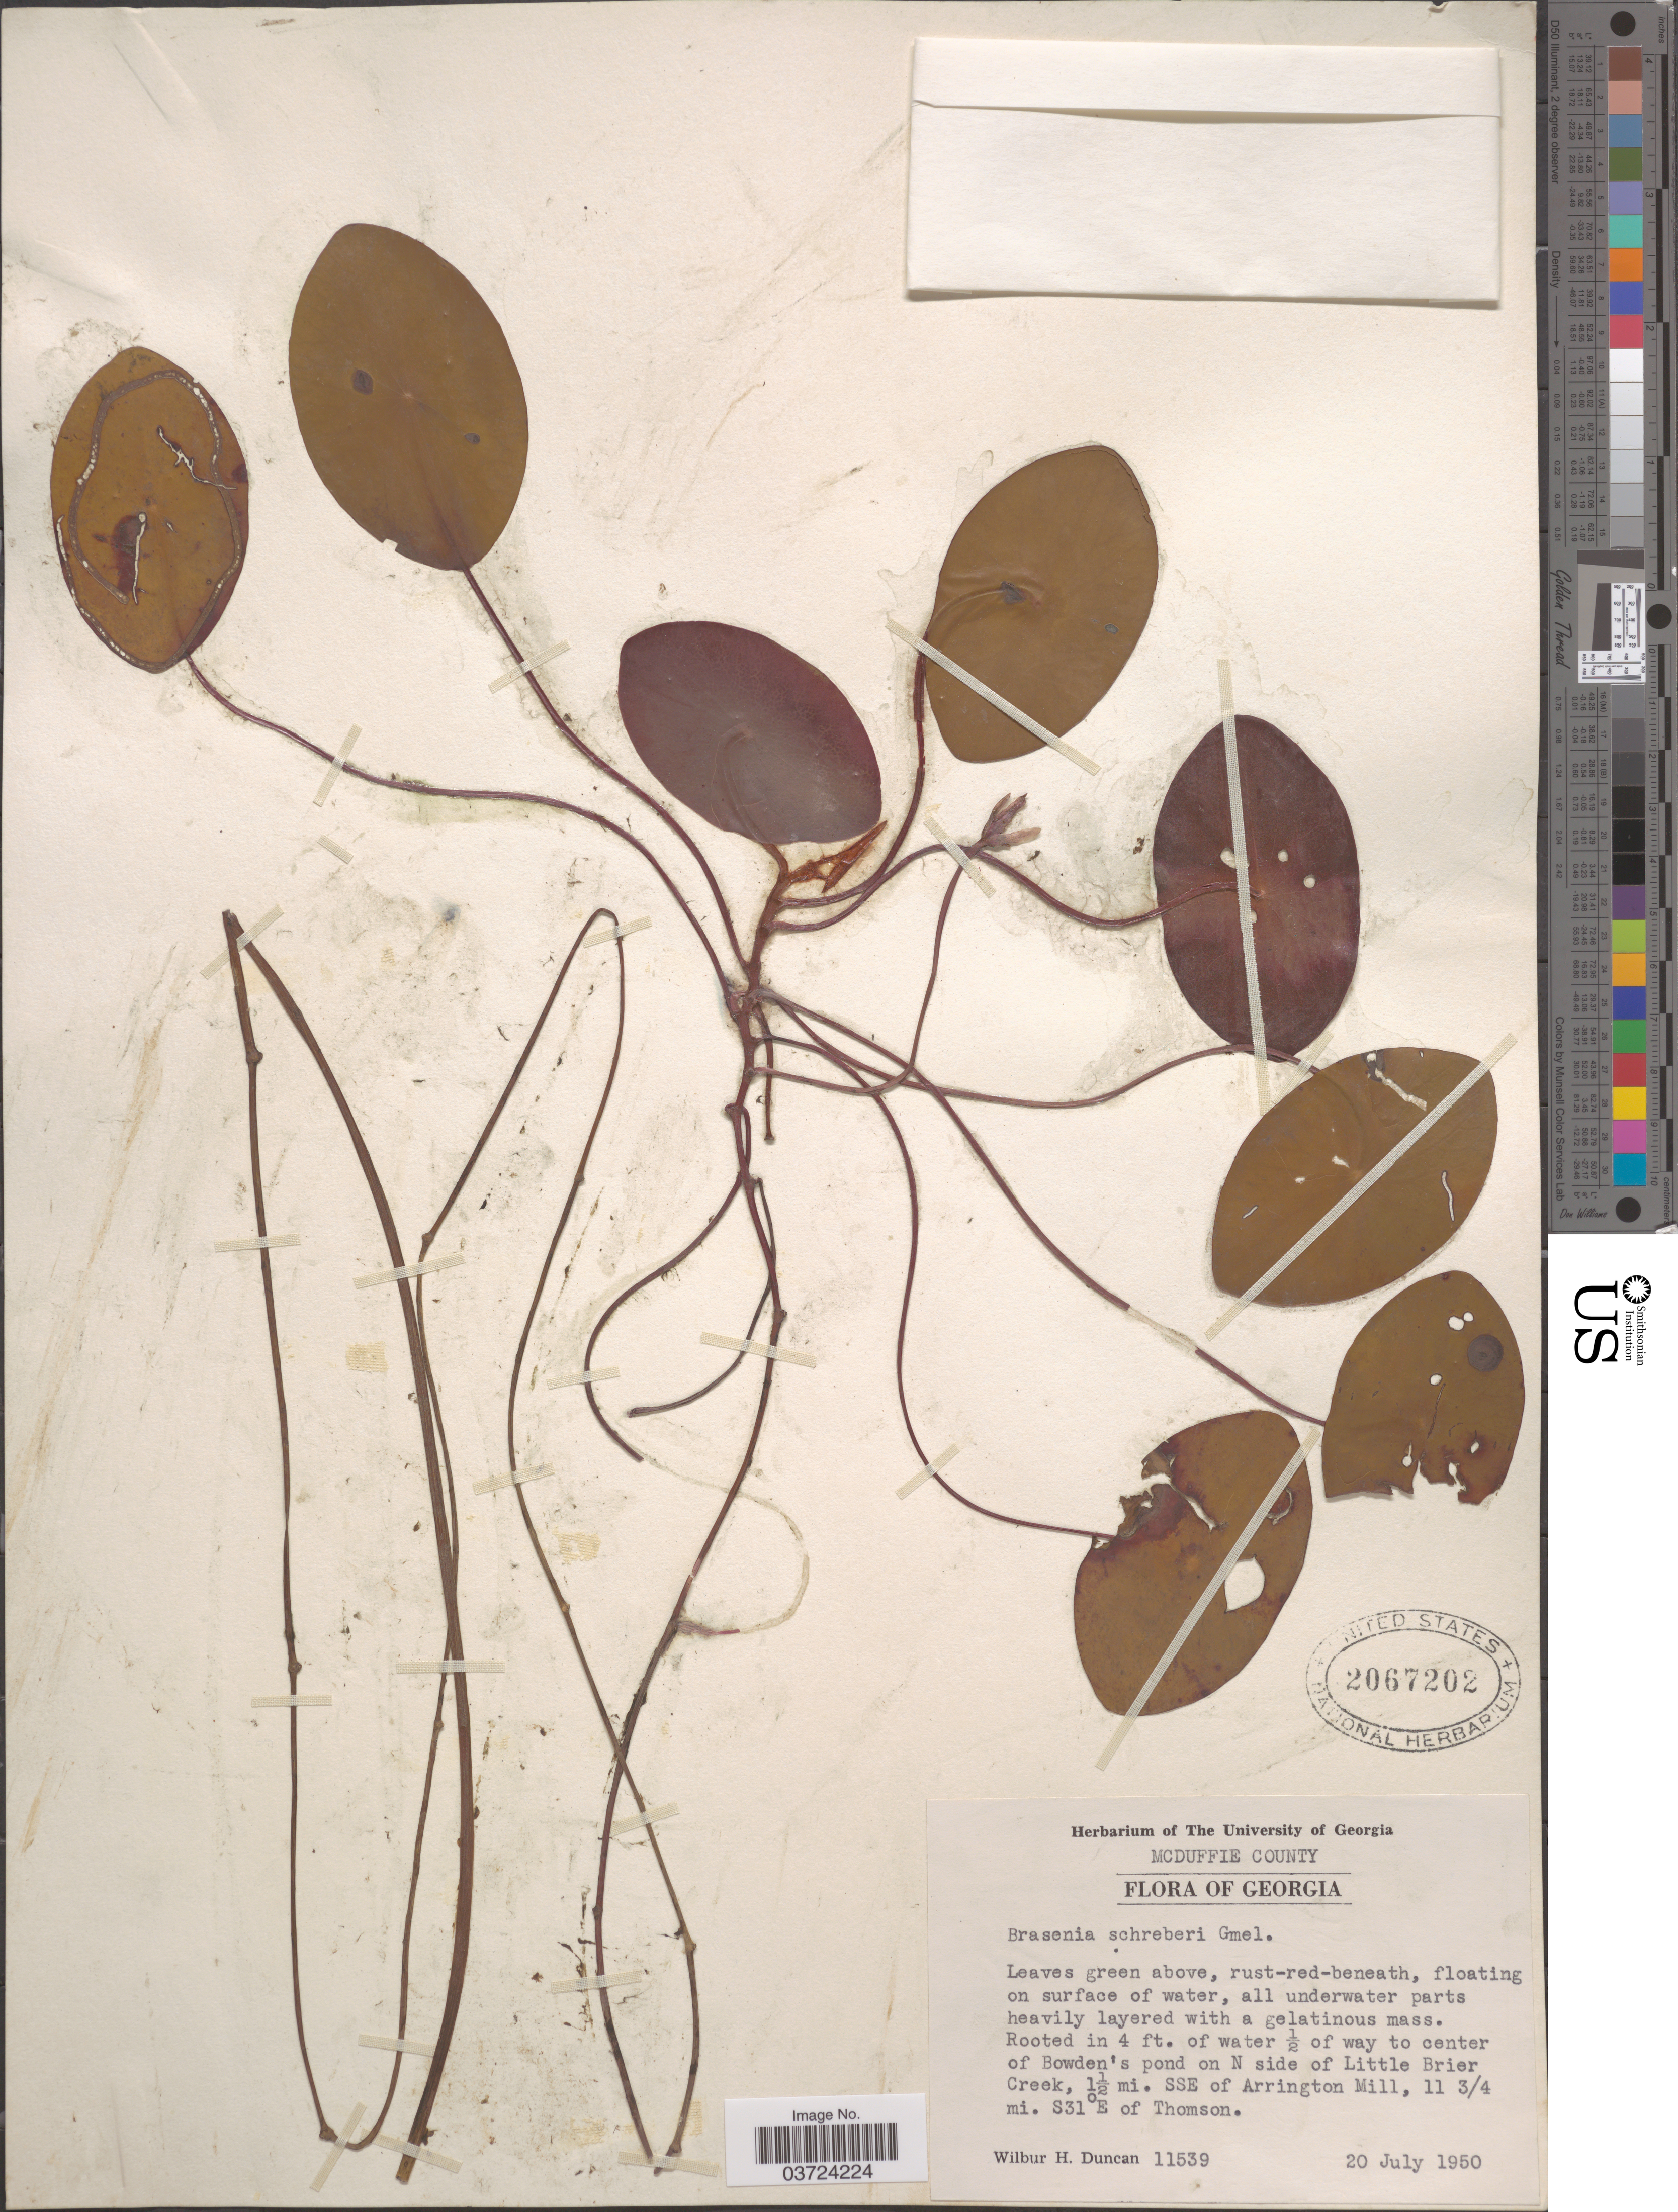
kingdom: Plantae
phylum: Tracheophyta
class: Magnoliopsida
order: Nymphaeales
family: Cabombaceae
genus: Brasenia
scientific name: Brasenia schreberi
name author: J.F. Gmel.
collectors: W. H. Duncan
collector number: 11539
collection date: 1950-07-20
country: United States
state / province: Georgia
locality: McDuffie County. ½ of way to center of Bowden's pond on N side of Little Brier Creek, 1½ mi. SSE of Arrington Mill, 11 3/4 mi. S31 E of Thomson.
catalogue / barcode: US 2067202